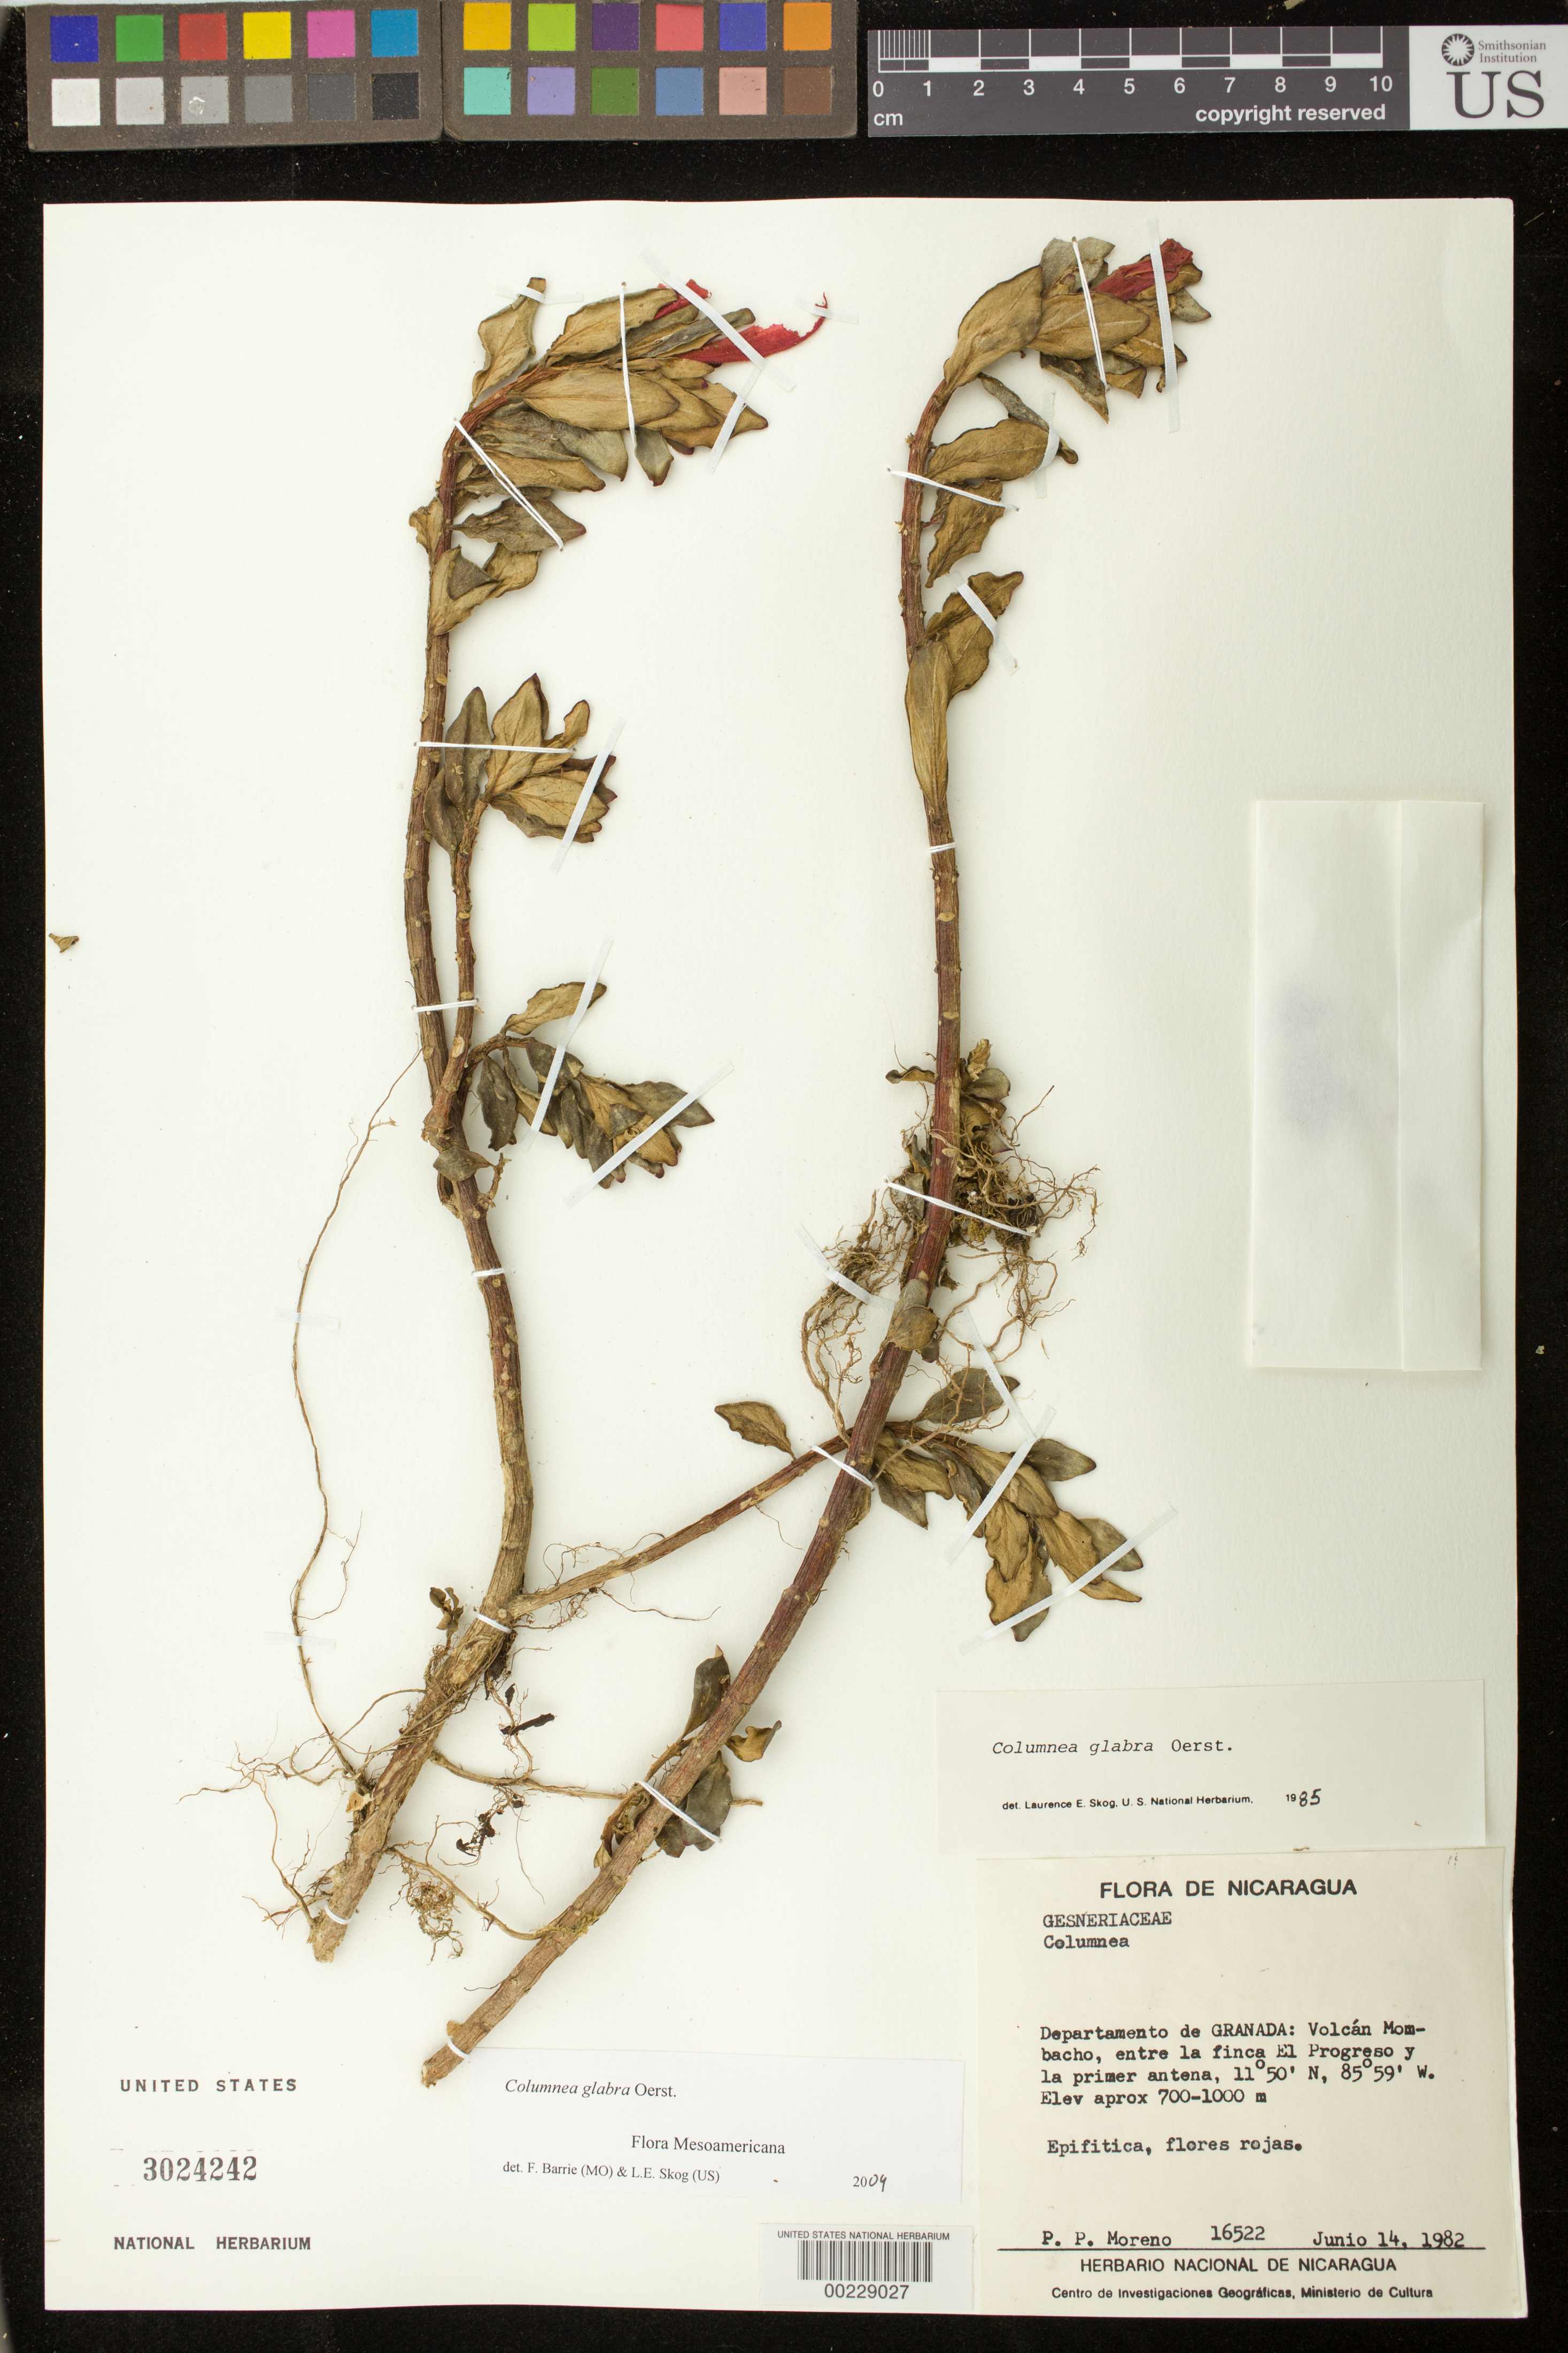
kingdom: Plantae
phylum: Tracheophyta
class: Magnoliopsida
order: Lamiales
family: Gesneriaceae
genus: Columnea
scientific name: Columnea glabra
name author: Oerst.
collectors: P. Moreno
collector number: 16522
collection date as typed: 14 Jun 1982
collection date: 1982-06-14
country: Nicaragua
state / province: Granada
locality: Volcan Mombacho, between Finca El Progreso and the first antenna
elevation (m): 700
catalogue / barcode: US 3024242